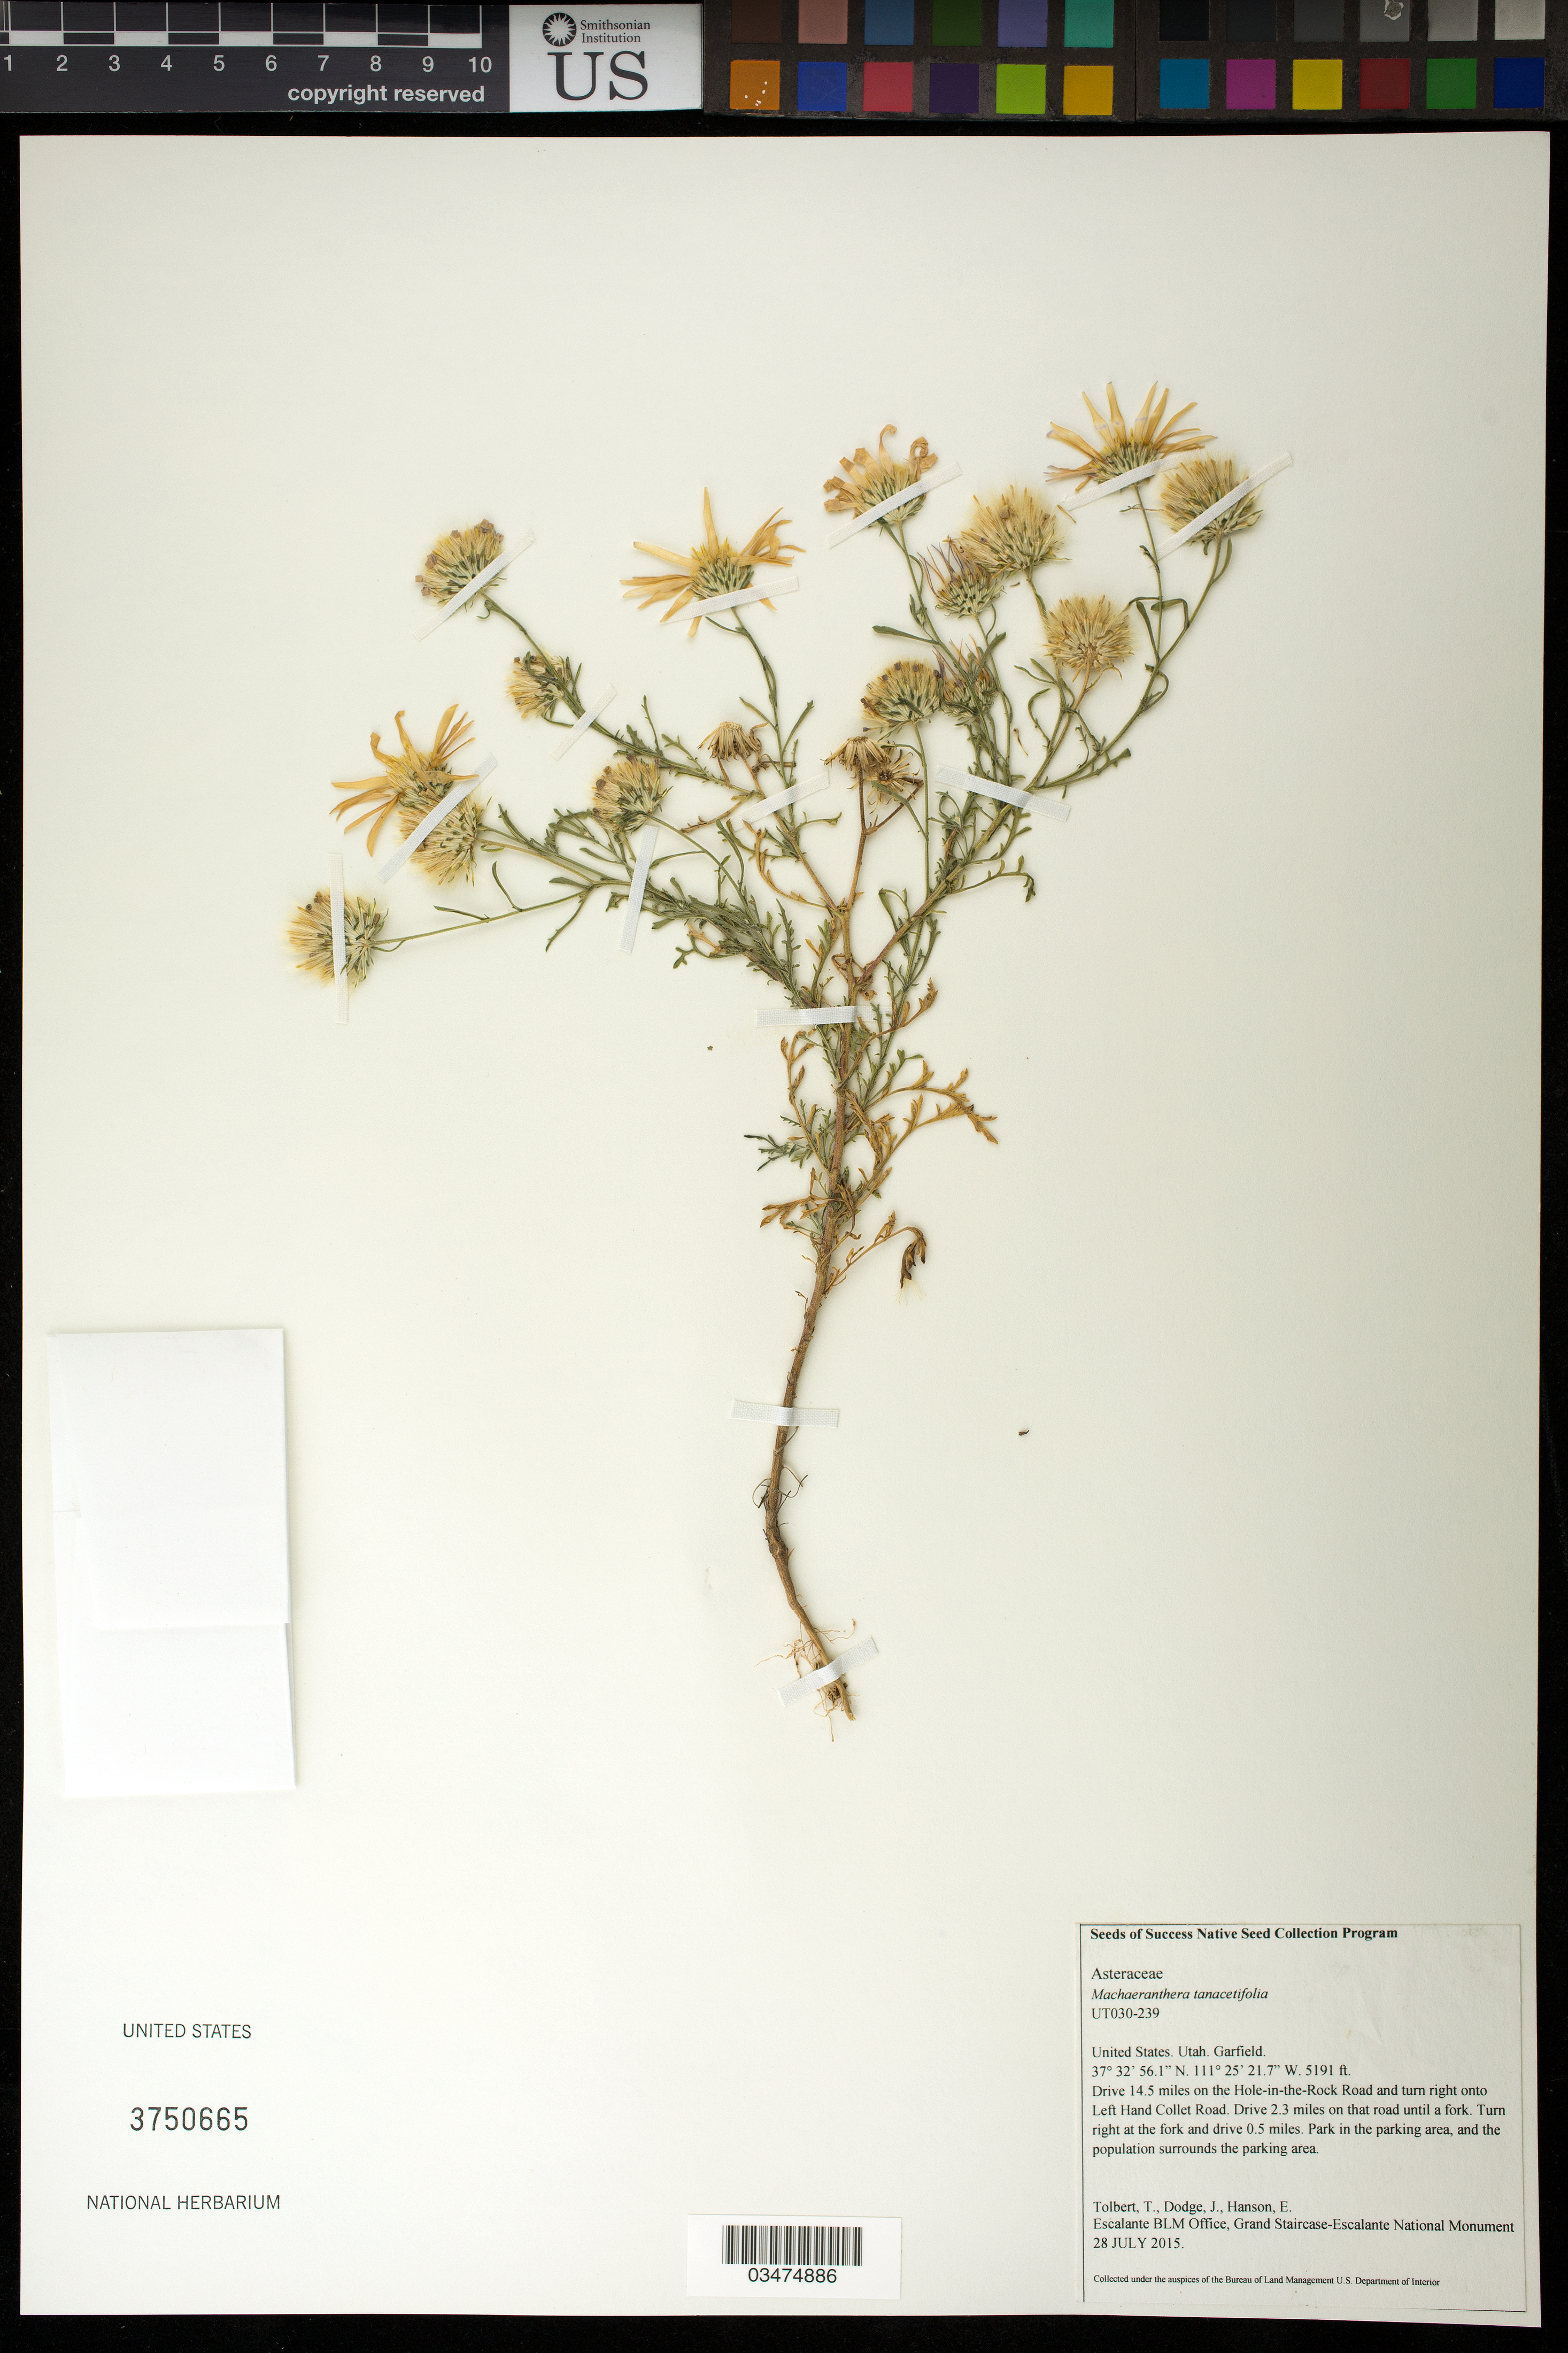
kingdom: Plantae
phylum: Tracheophyta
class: Magnoliopsida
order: Asterales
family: Asteraceae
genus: Machaeranthera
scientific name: Machaeranthera tanacetifolia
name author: (Kunth) Nees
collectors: T. Tolbert, J. Dodge & E. Hanson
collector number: UT030-239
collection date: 2015-07-28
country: United States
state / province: Utah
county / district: Garfield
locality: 14.5 mi. on Hole-in-the- Rock Rd. to Left Hand Collet Rd for 2.3 mi.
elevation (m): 1582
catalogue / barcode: US 3750665